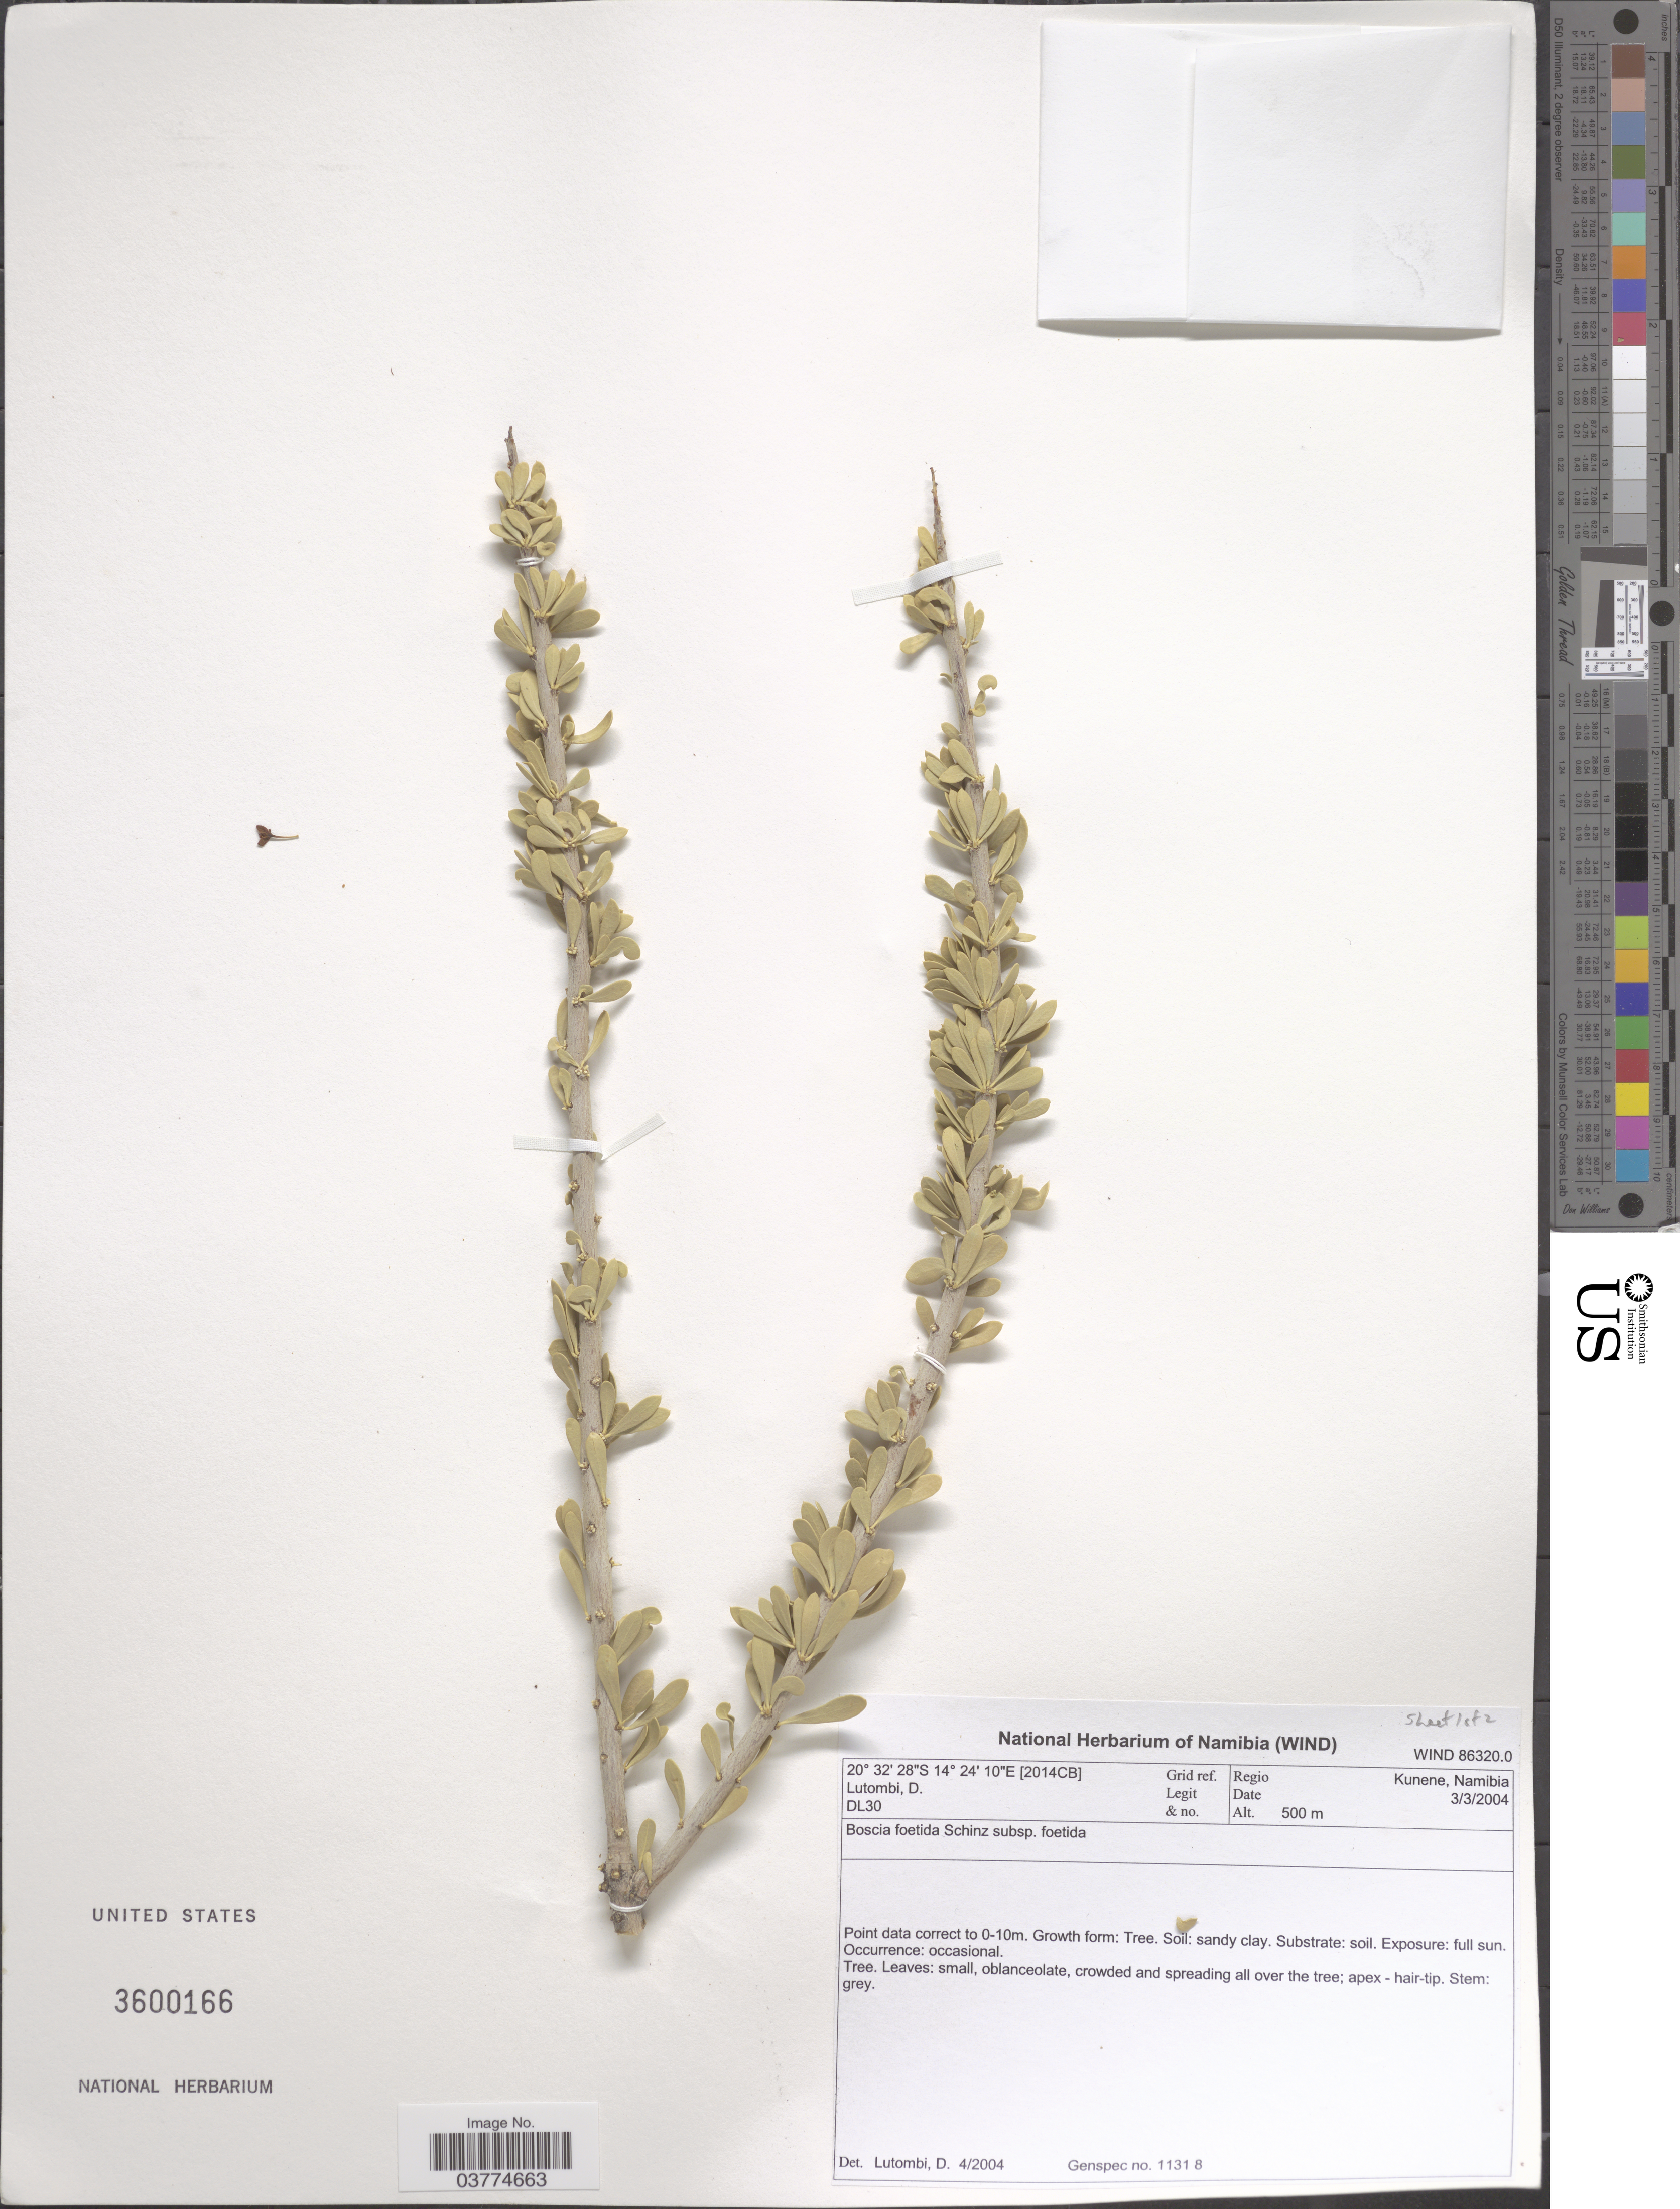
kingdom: Plantae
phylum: Tracheophyta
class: Magnoliopsida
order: Brassicales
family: Capparaceae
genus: Boscia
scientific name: Boscia foetida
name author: Schinz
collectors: D. Lutombi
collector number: DL30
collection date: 2004-03-03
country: Namibia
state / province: Kunene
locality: Grid ref. [2014CB]. Regio Kunene, Namibia.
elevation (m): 500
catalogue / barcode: US 3600166